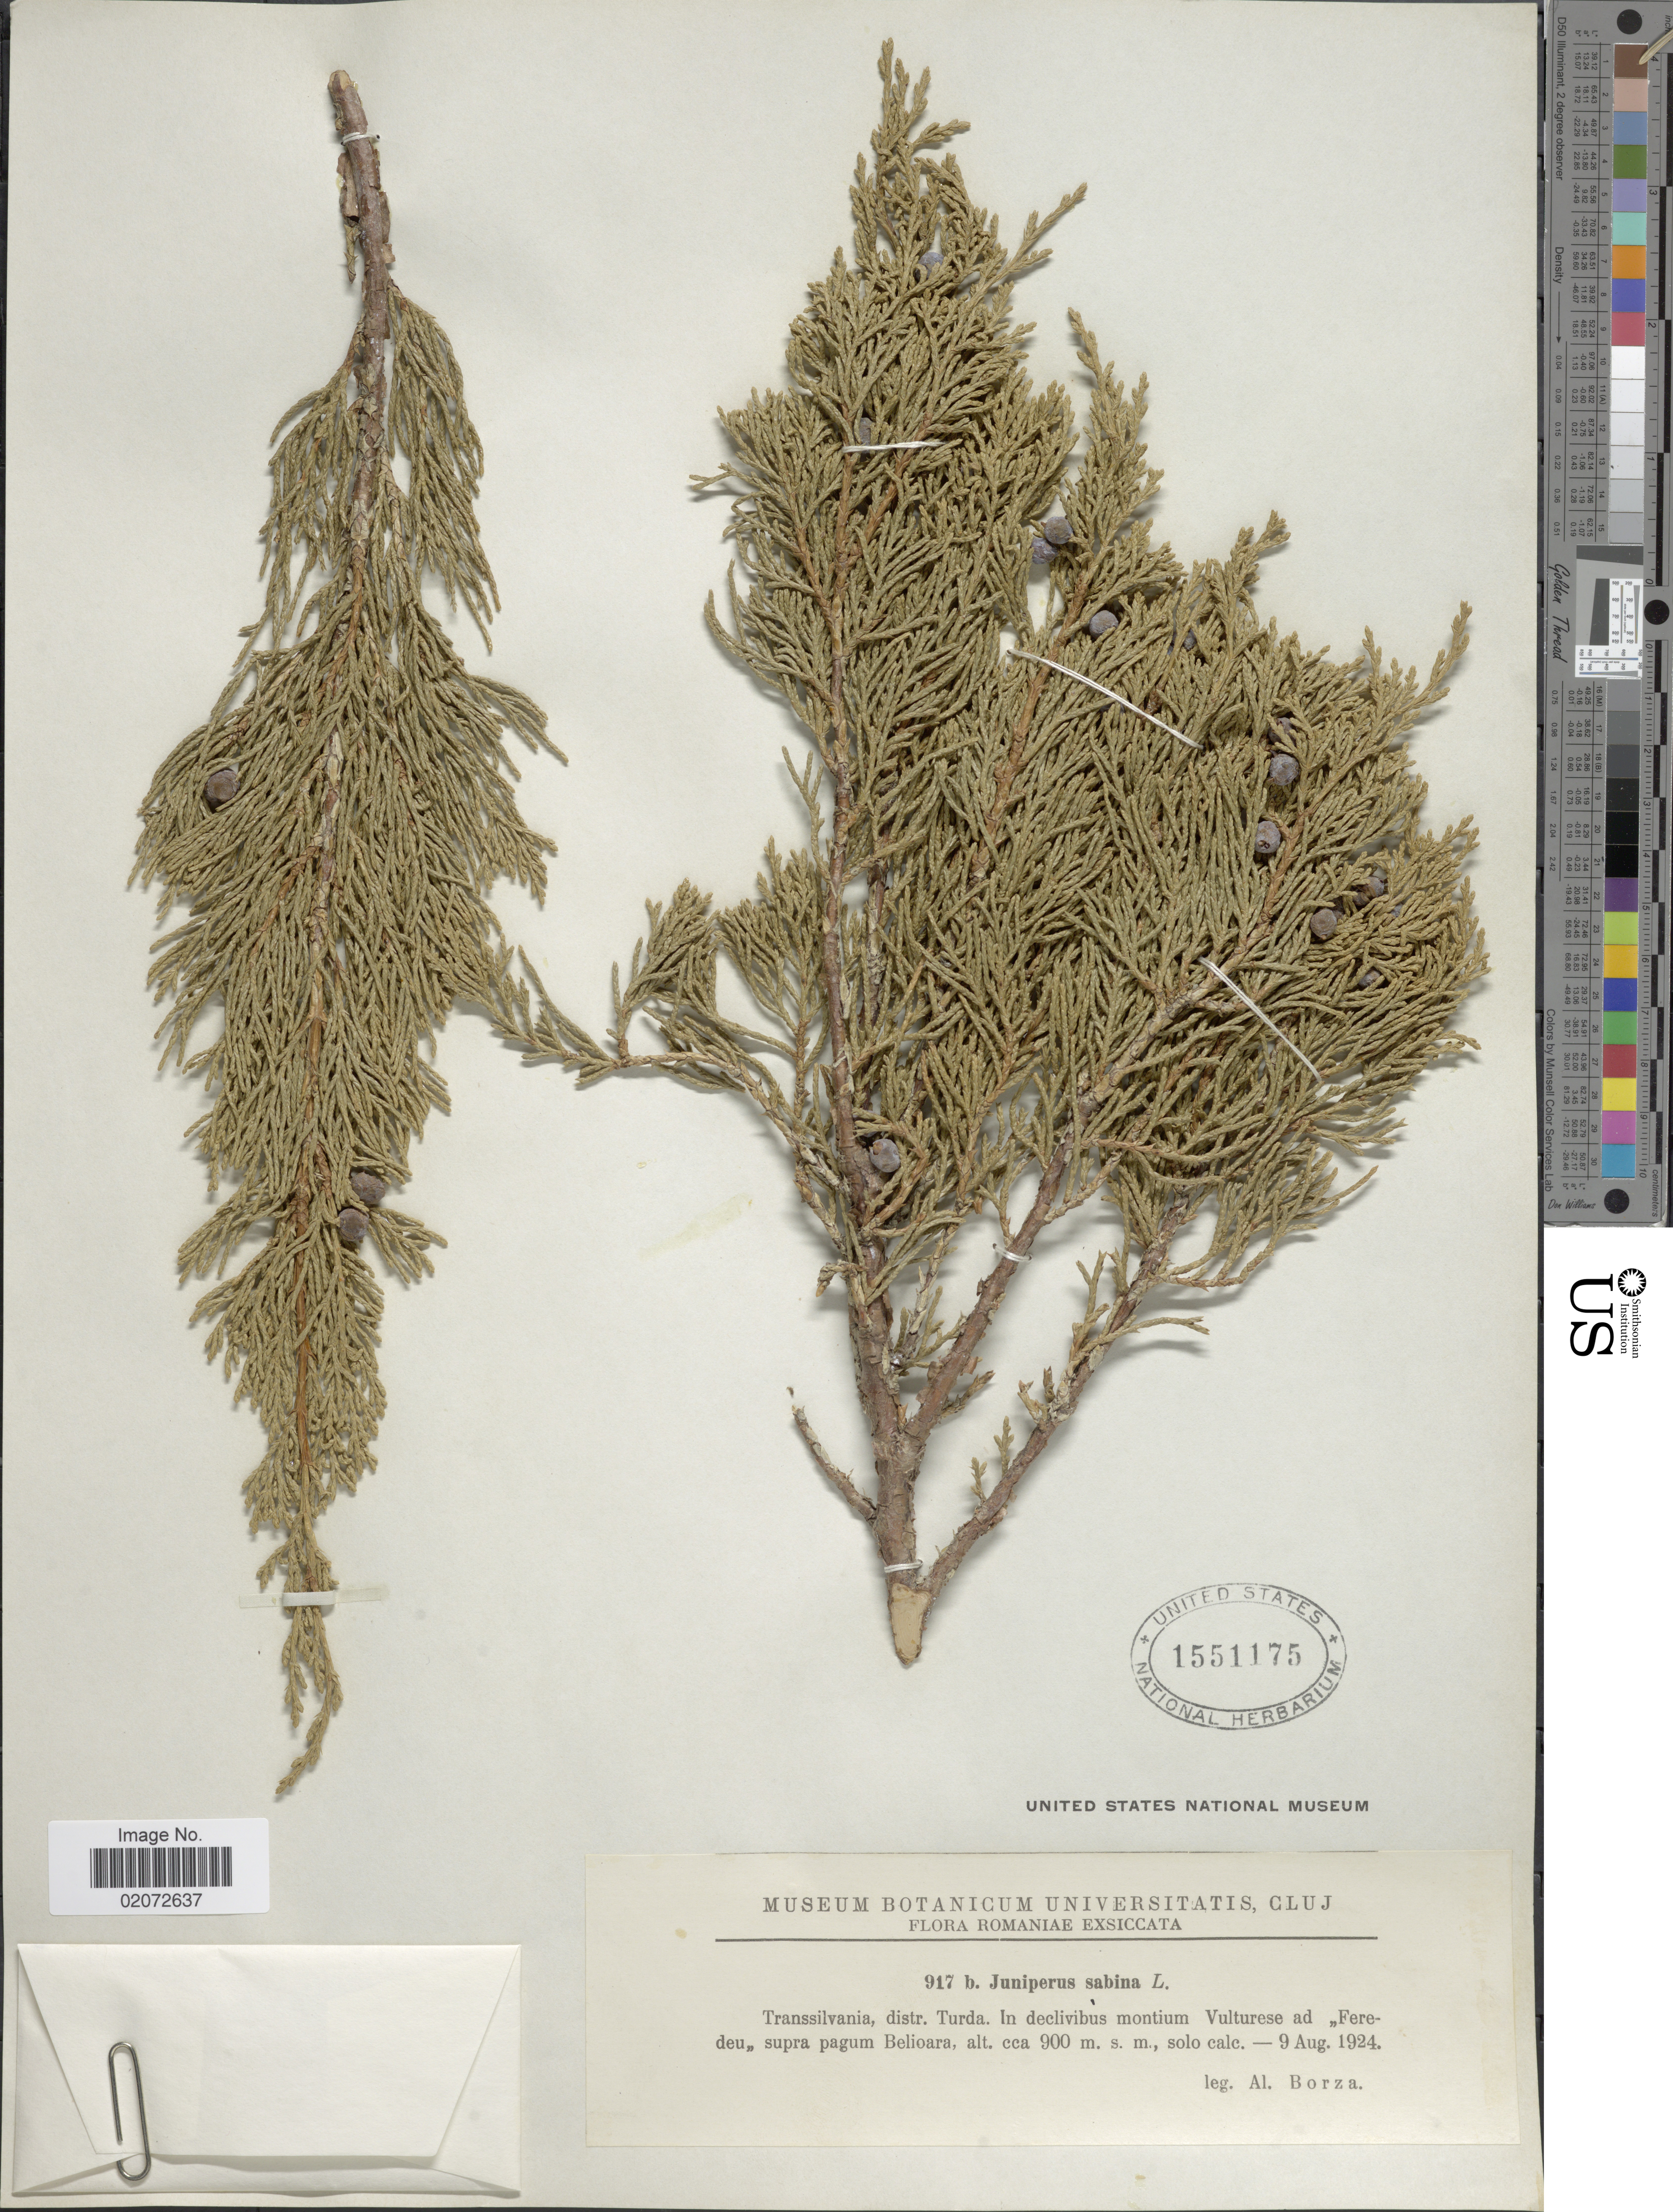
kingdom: Plantae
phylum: Tracheophyta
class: Pinopsida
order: Pinales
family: Cupressaceae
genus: Juniperus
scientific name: Juniperus sabina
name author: L.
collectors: A. Borza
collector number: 917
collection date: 1924-08-09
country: Romania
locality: Romaniae. Transsilvania, distr. Turda. In declivibus montium Vulturse ad ,, Feredeu,, supra pagum Belioara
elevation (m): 900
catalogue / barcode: US 1551175